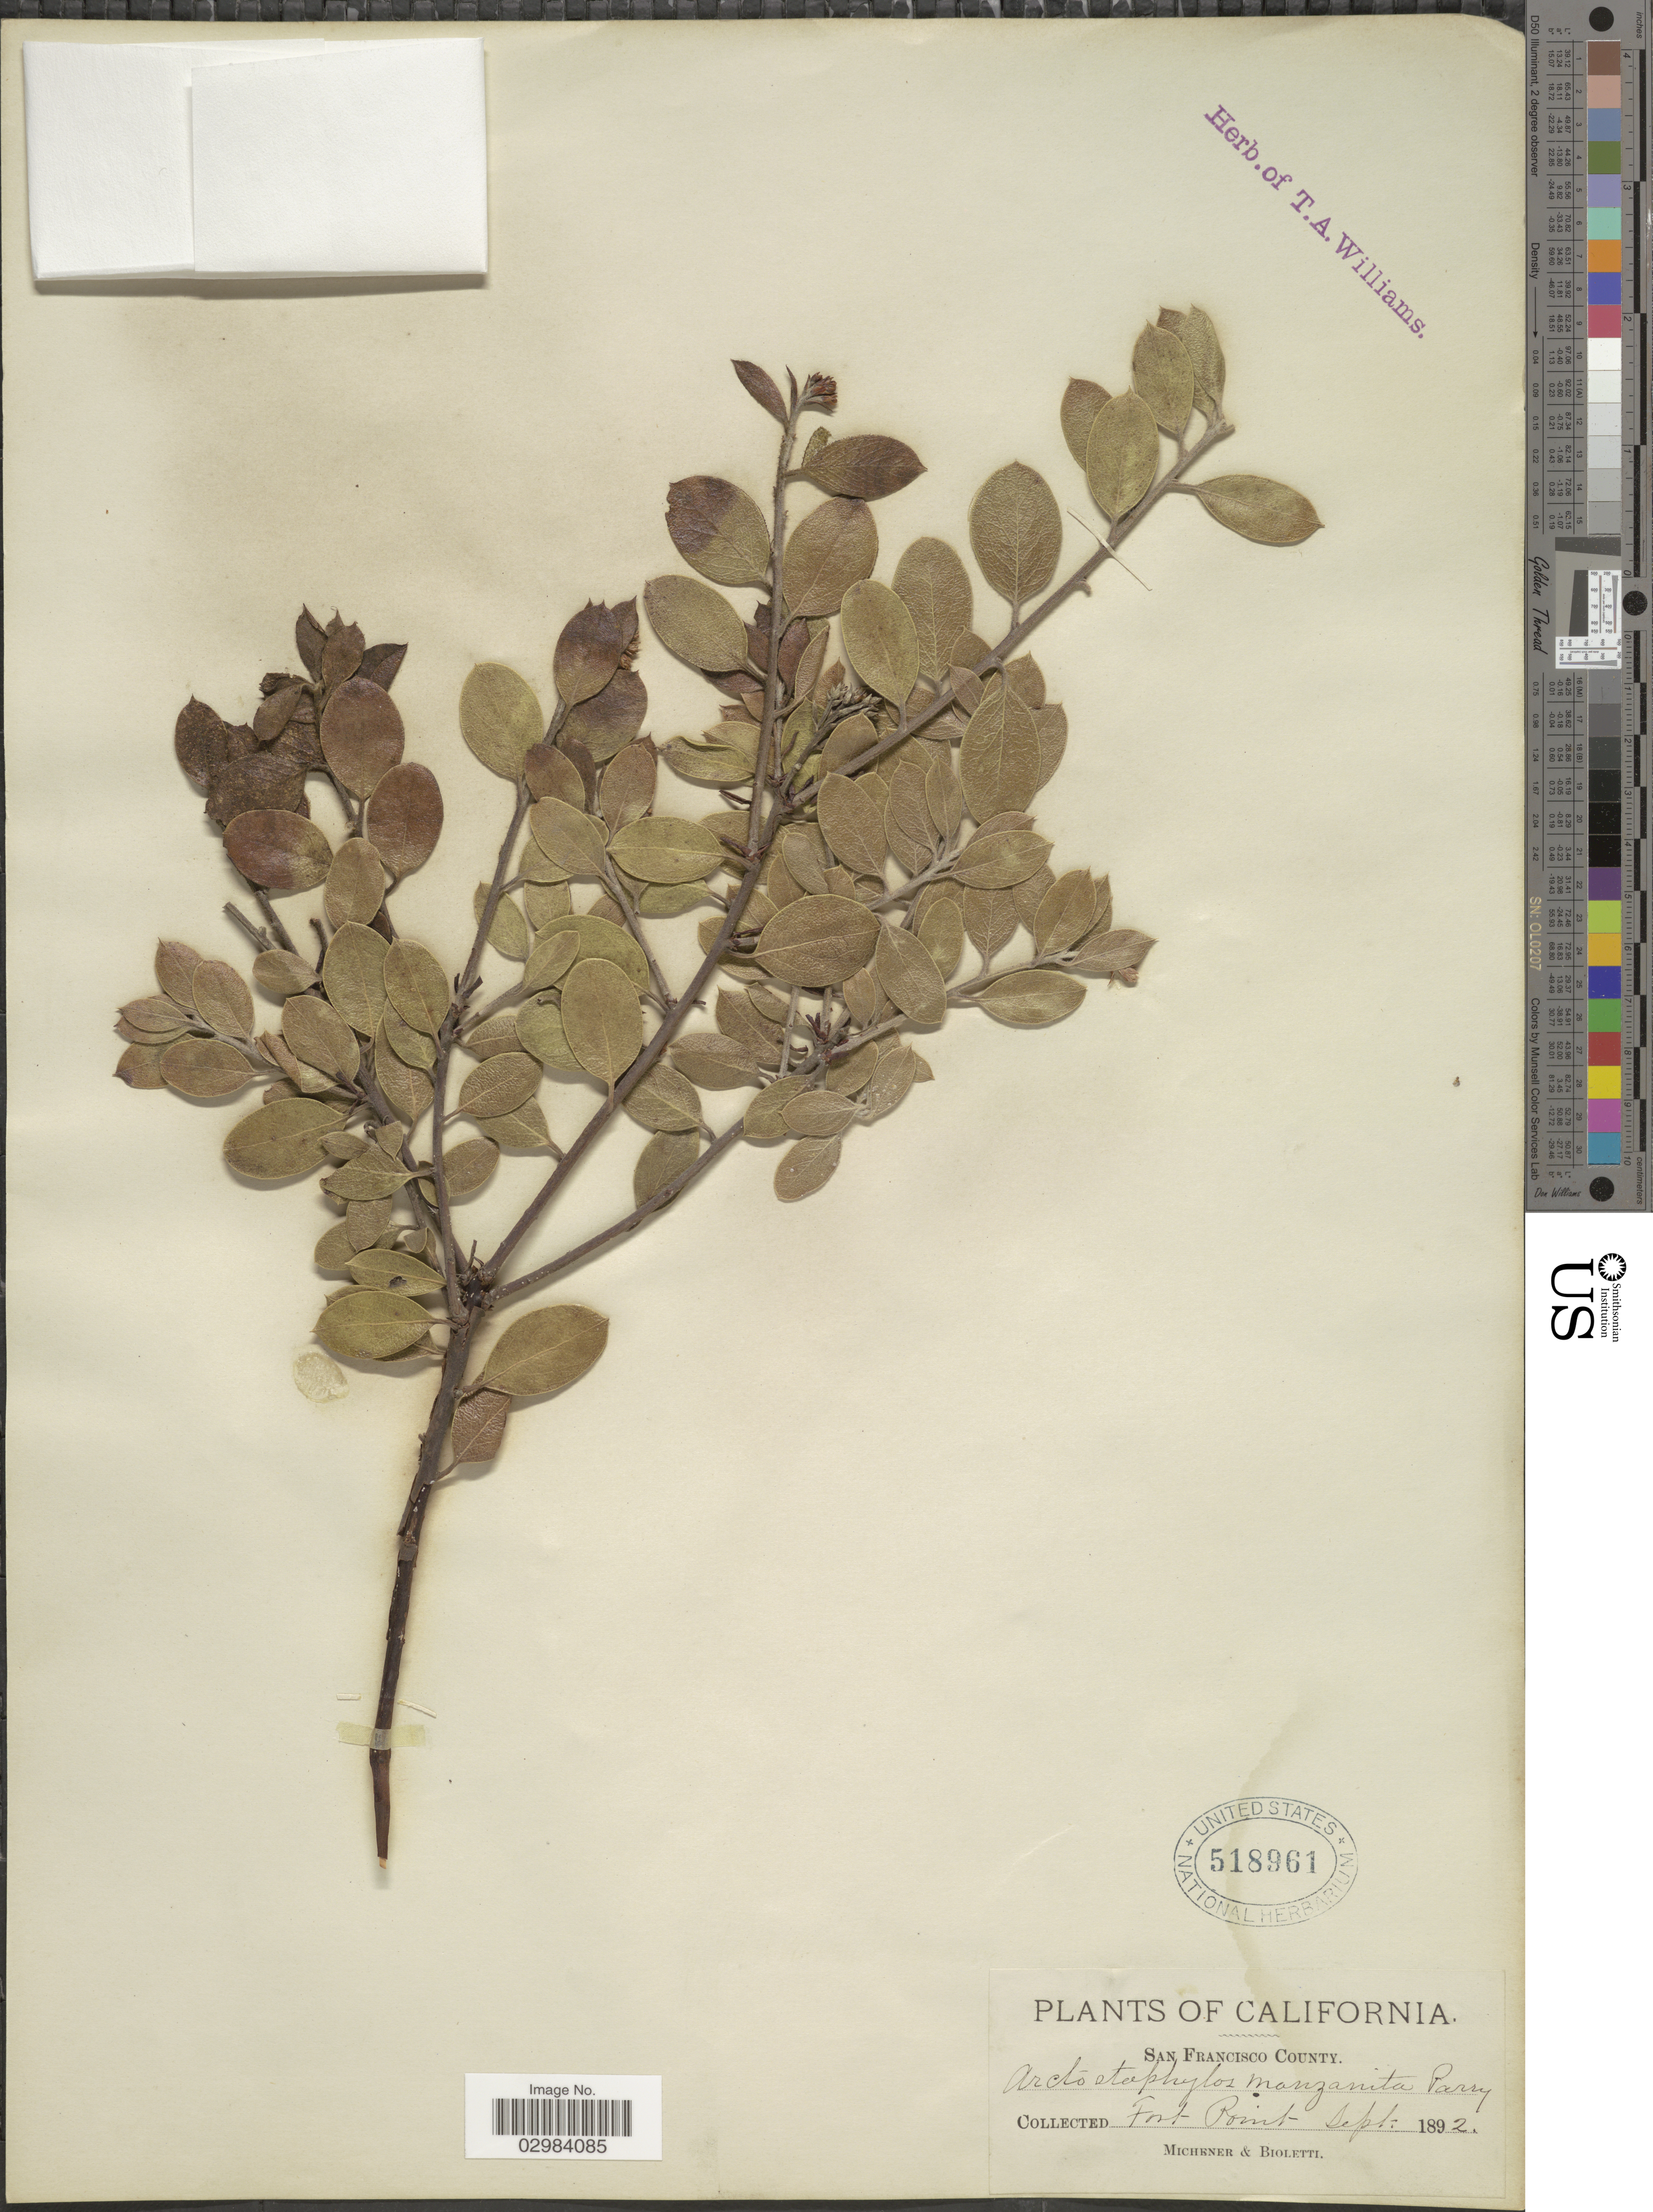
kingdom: Plantae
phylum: Tracheophyta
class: Magnoliopsida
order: Ericales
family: Ericaceae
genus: Arctostaphylos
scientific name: Arctostaphylos manzanita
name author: Parry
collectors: -. Michener & -- Bioletti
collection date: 1892-09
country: United States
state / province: California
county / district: San Francisco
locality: San Francisco County, Fort Point.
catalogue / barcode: US 518961